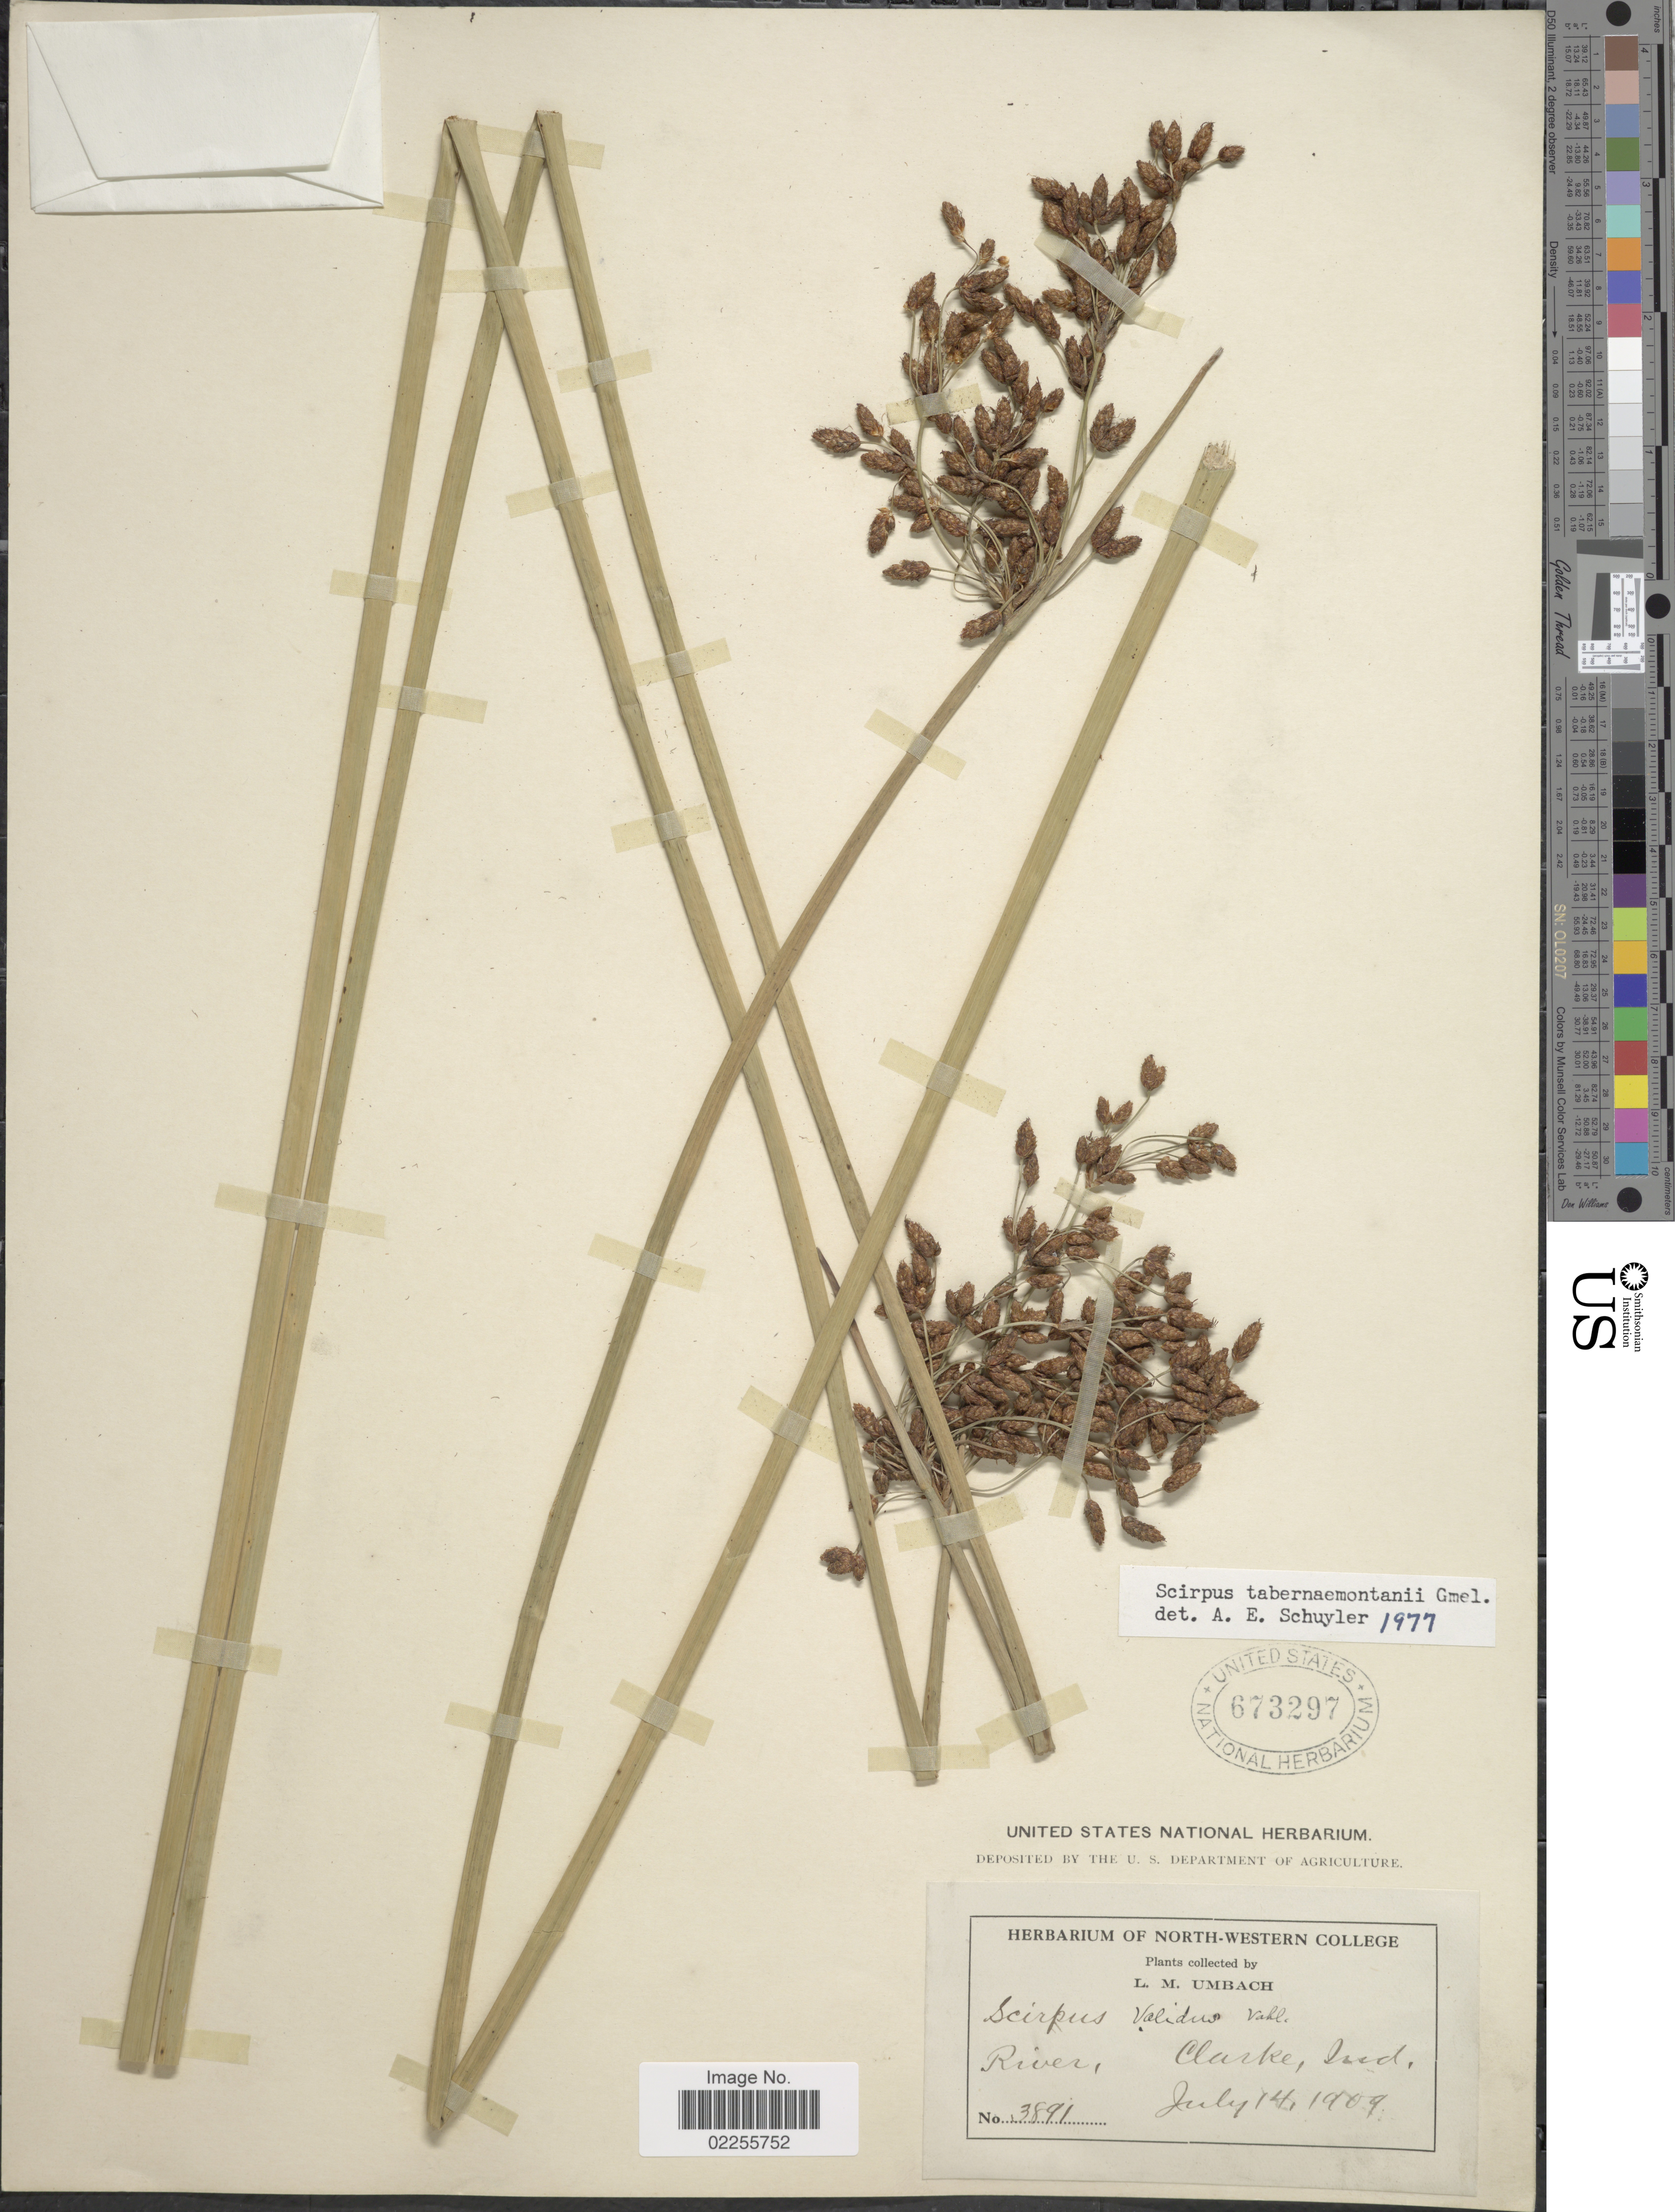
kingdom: Plantae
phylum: Tracheophyta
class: Liliopsida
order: Poales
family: Cyperaceae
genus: Schoenoplectus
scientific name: Schoenoplectus tabernaemontani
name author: (C.C. Gmel.) Palla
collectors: L. M. Umbach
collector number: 3891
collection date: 1909-07-14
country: United States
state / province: Indiana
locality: River, Clarke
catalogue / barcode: US 673297